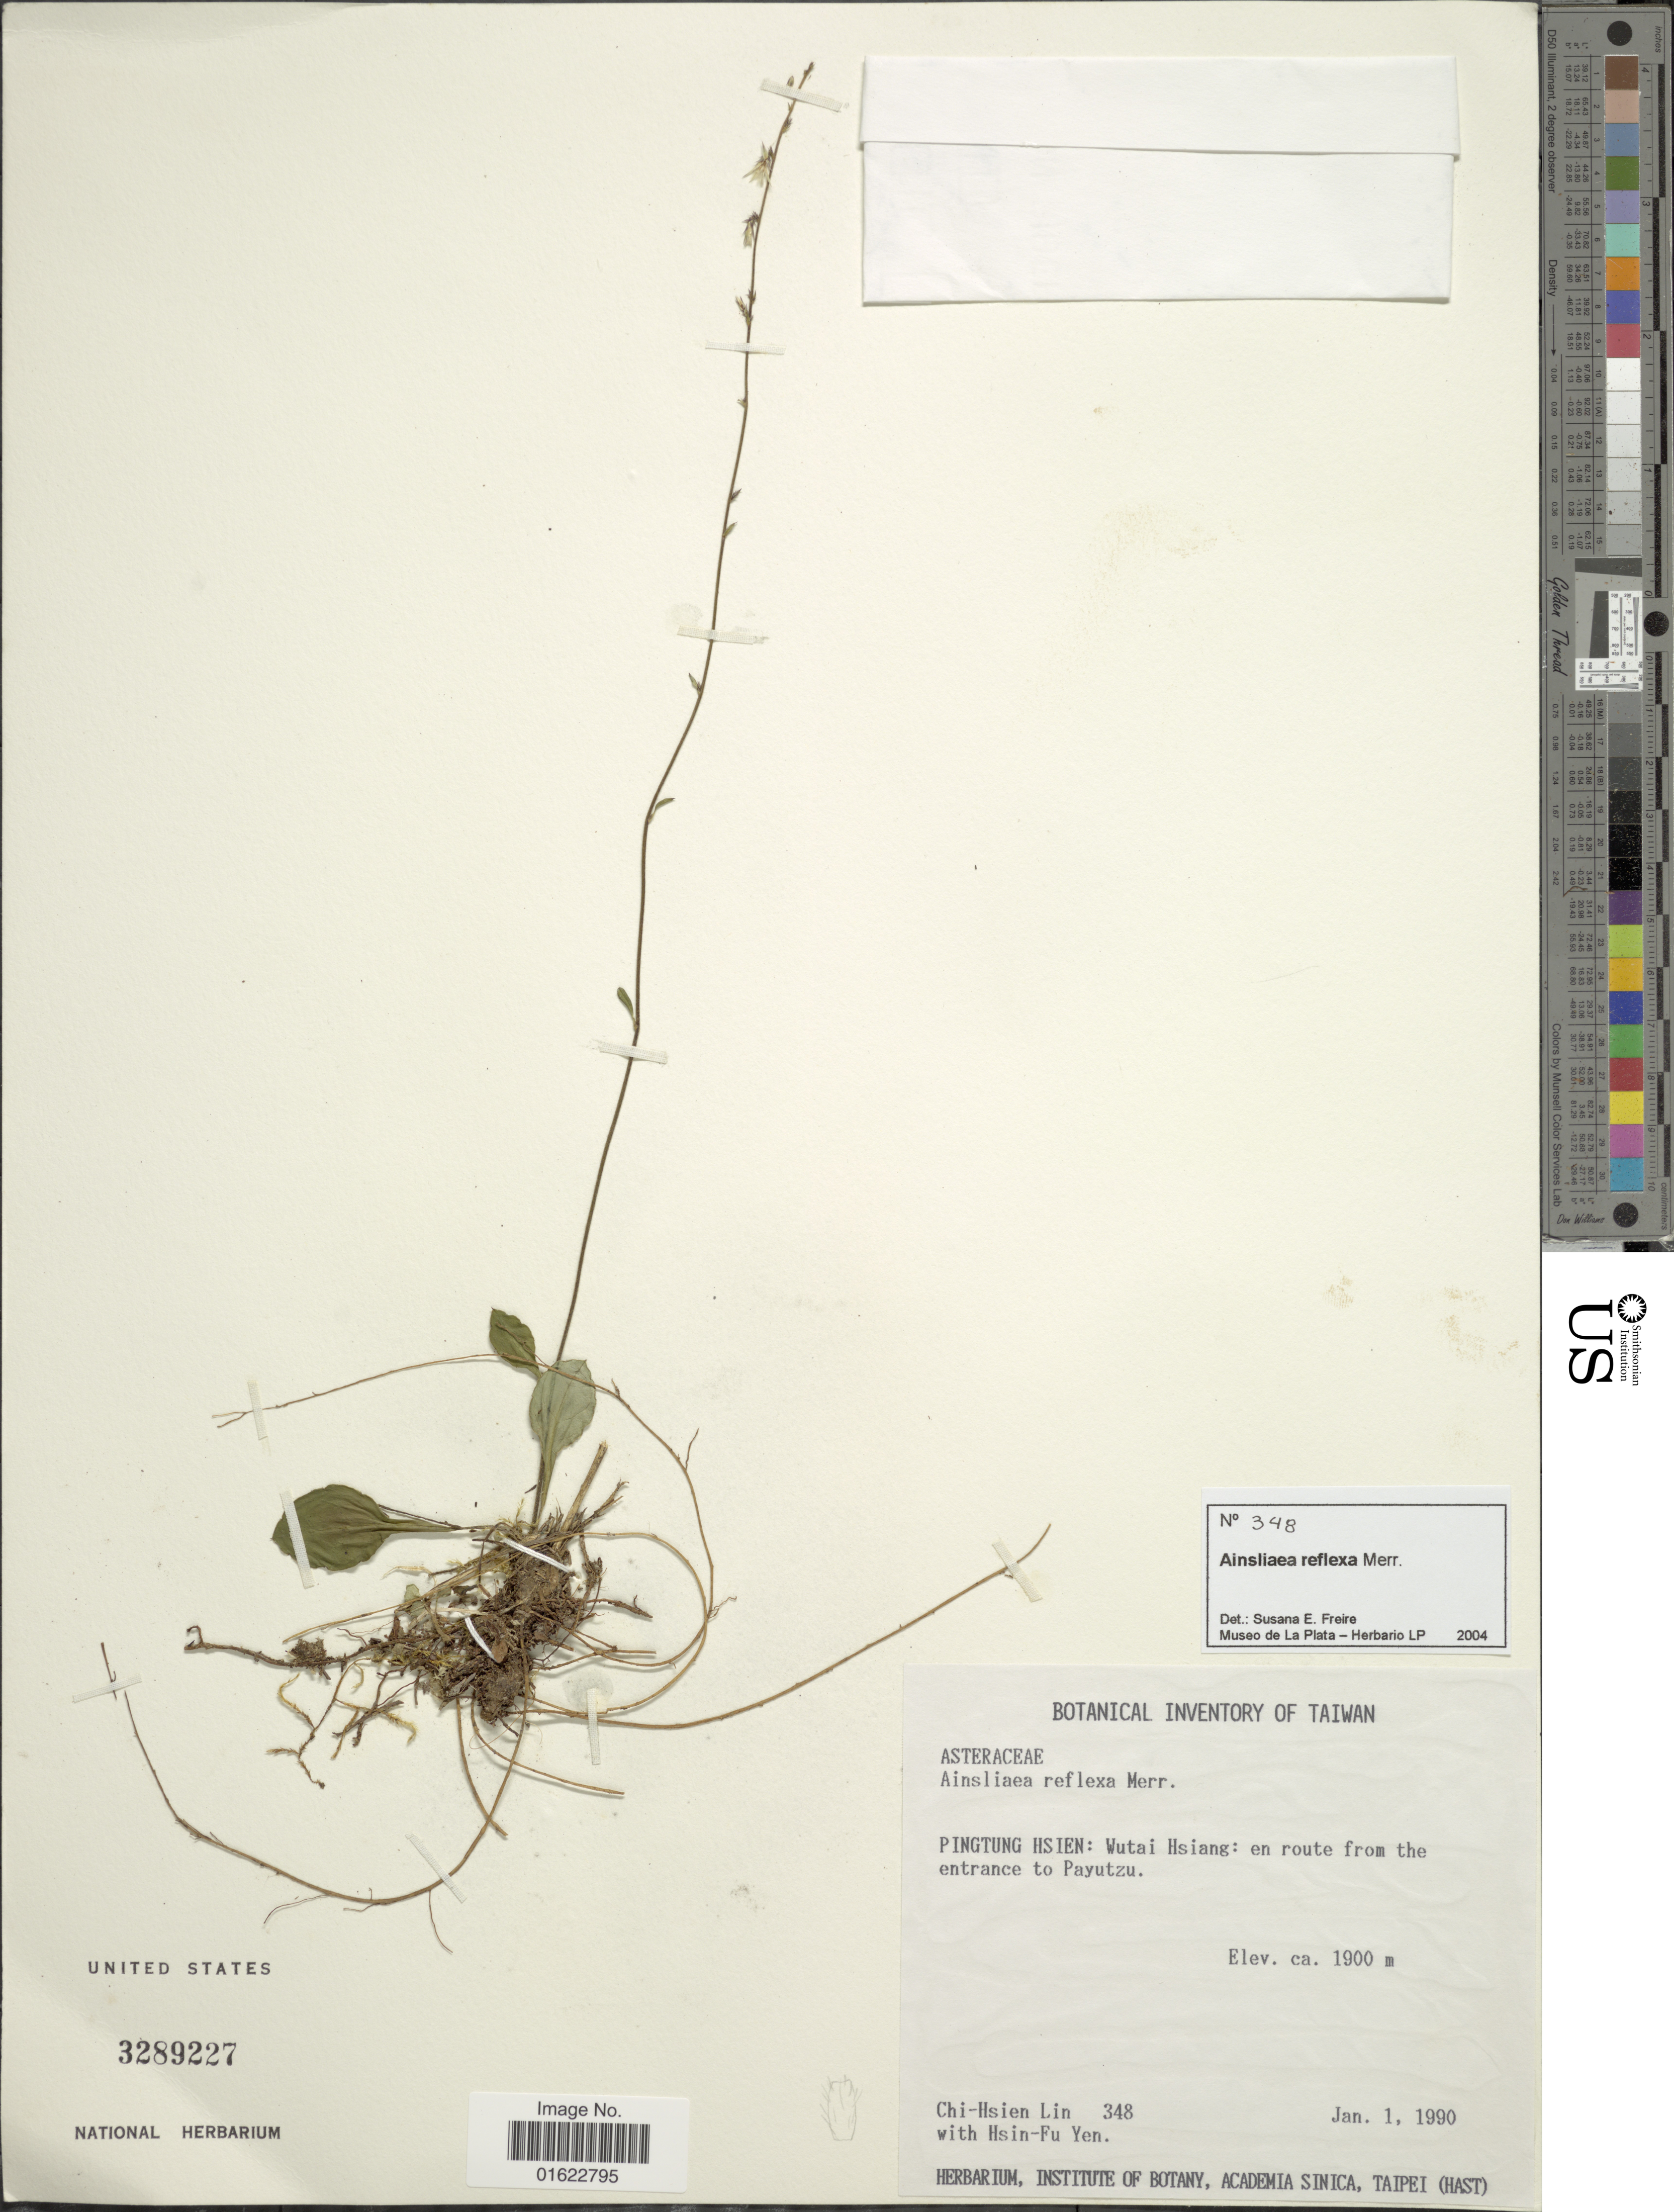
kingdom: Plantae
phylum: Tracheophyta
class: Magnoliopsida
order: Asterales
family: Asteraceae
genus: Ainsliaea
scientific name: Ainsliaea reflexa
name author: Merr.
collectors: C. Lin & H. Yen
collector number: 348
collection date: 1990-01-01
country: Taiwan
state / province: Pingtung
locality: Pingtung Hsien: Wutai Hsiang:en route from the entrance to Payutzu.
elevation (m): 1900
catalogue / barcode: US 3289227